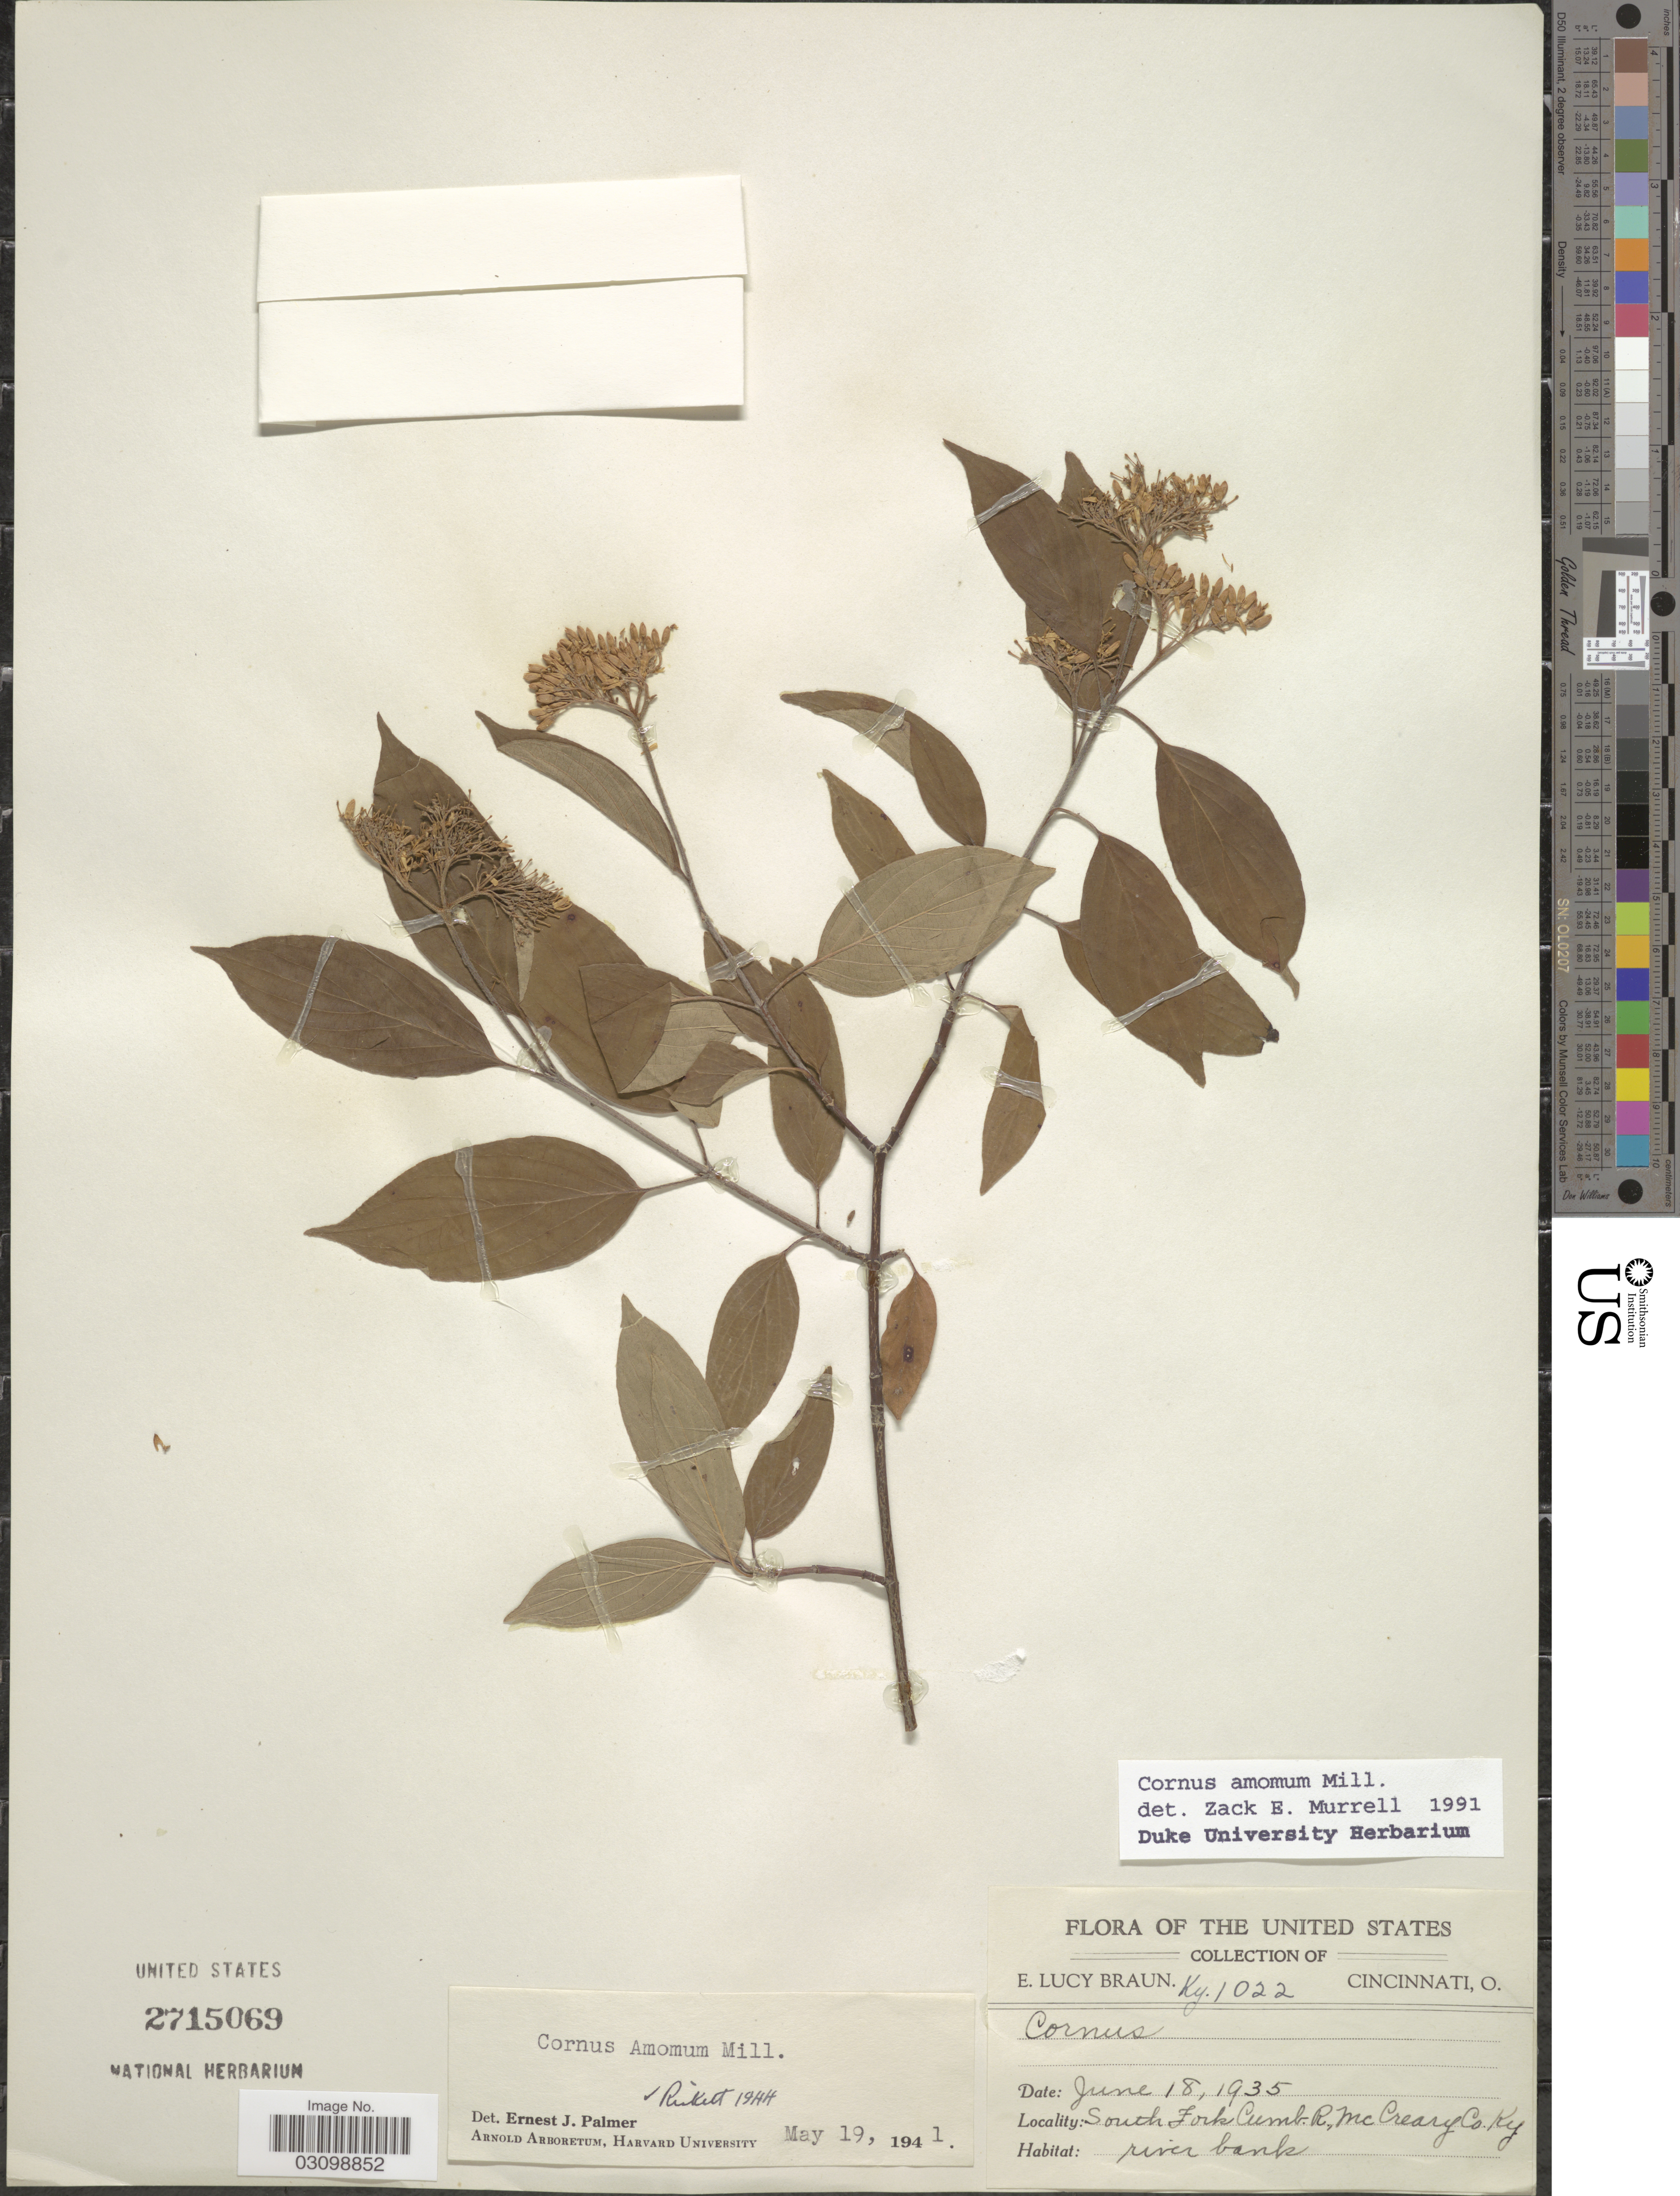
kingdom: Plantae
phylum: Tracheophyta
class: Magnoliopsida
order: Cornales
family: Cornaceae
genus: Cornus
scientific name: Cornus amomum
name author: Mill.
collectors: E. L. Braun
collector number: Ky.1022?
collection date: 1935-06-18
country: United States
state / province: Kentucky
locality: South Fork Cumb. R., McCreary Co. Ky.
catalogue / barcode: US 2715069